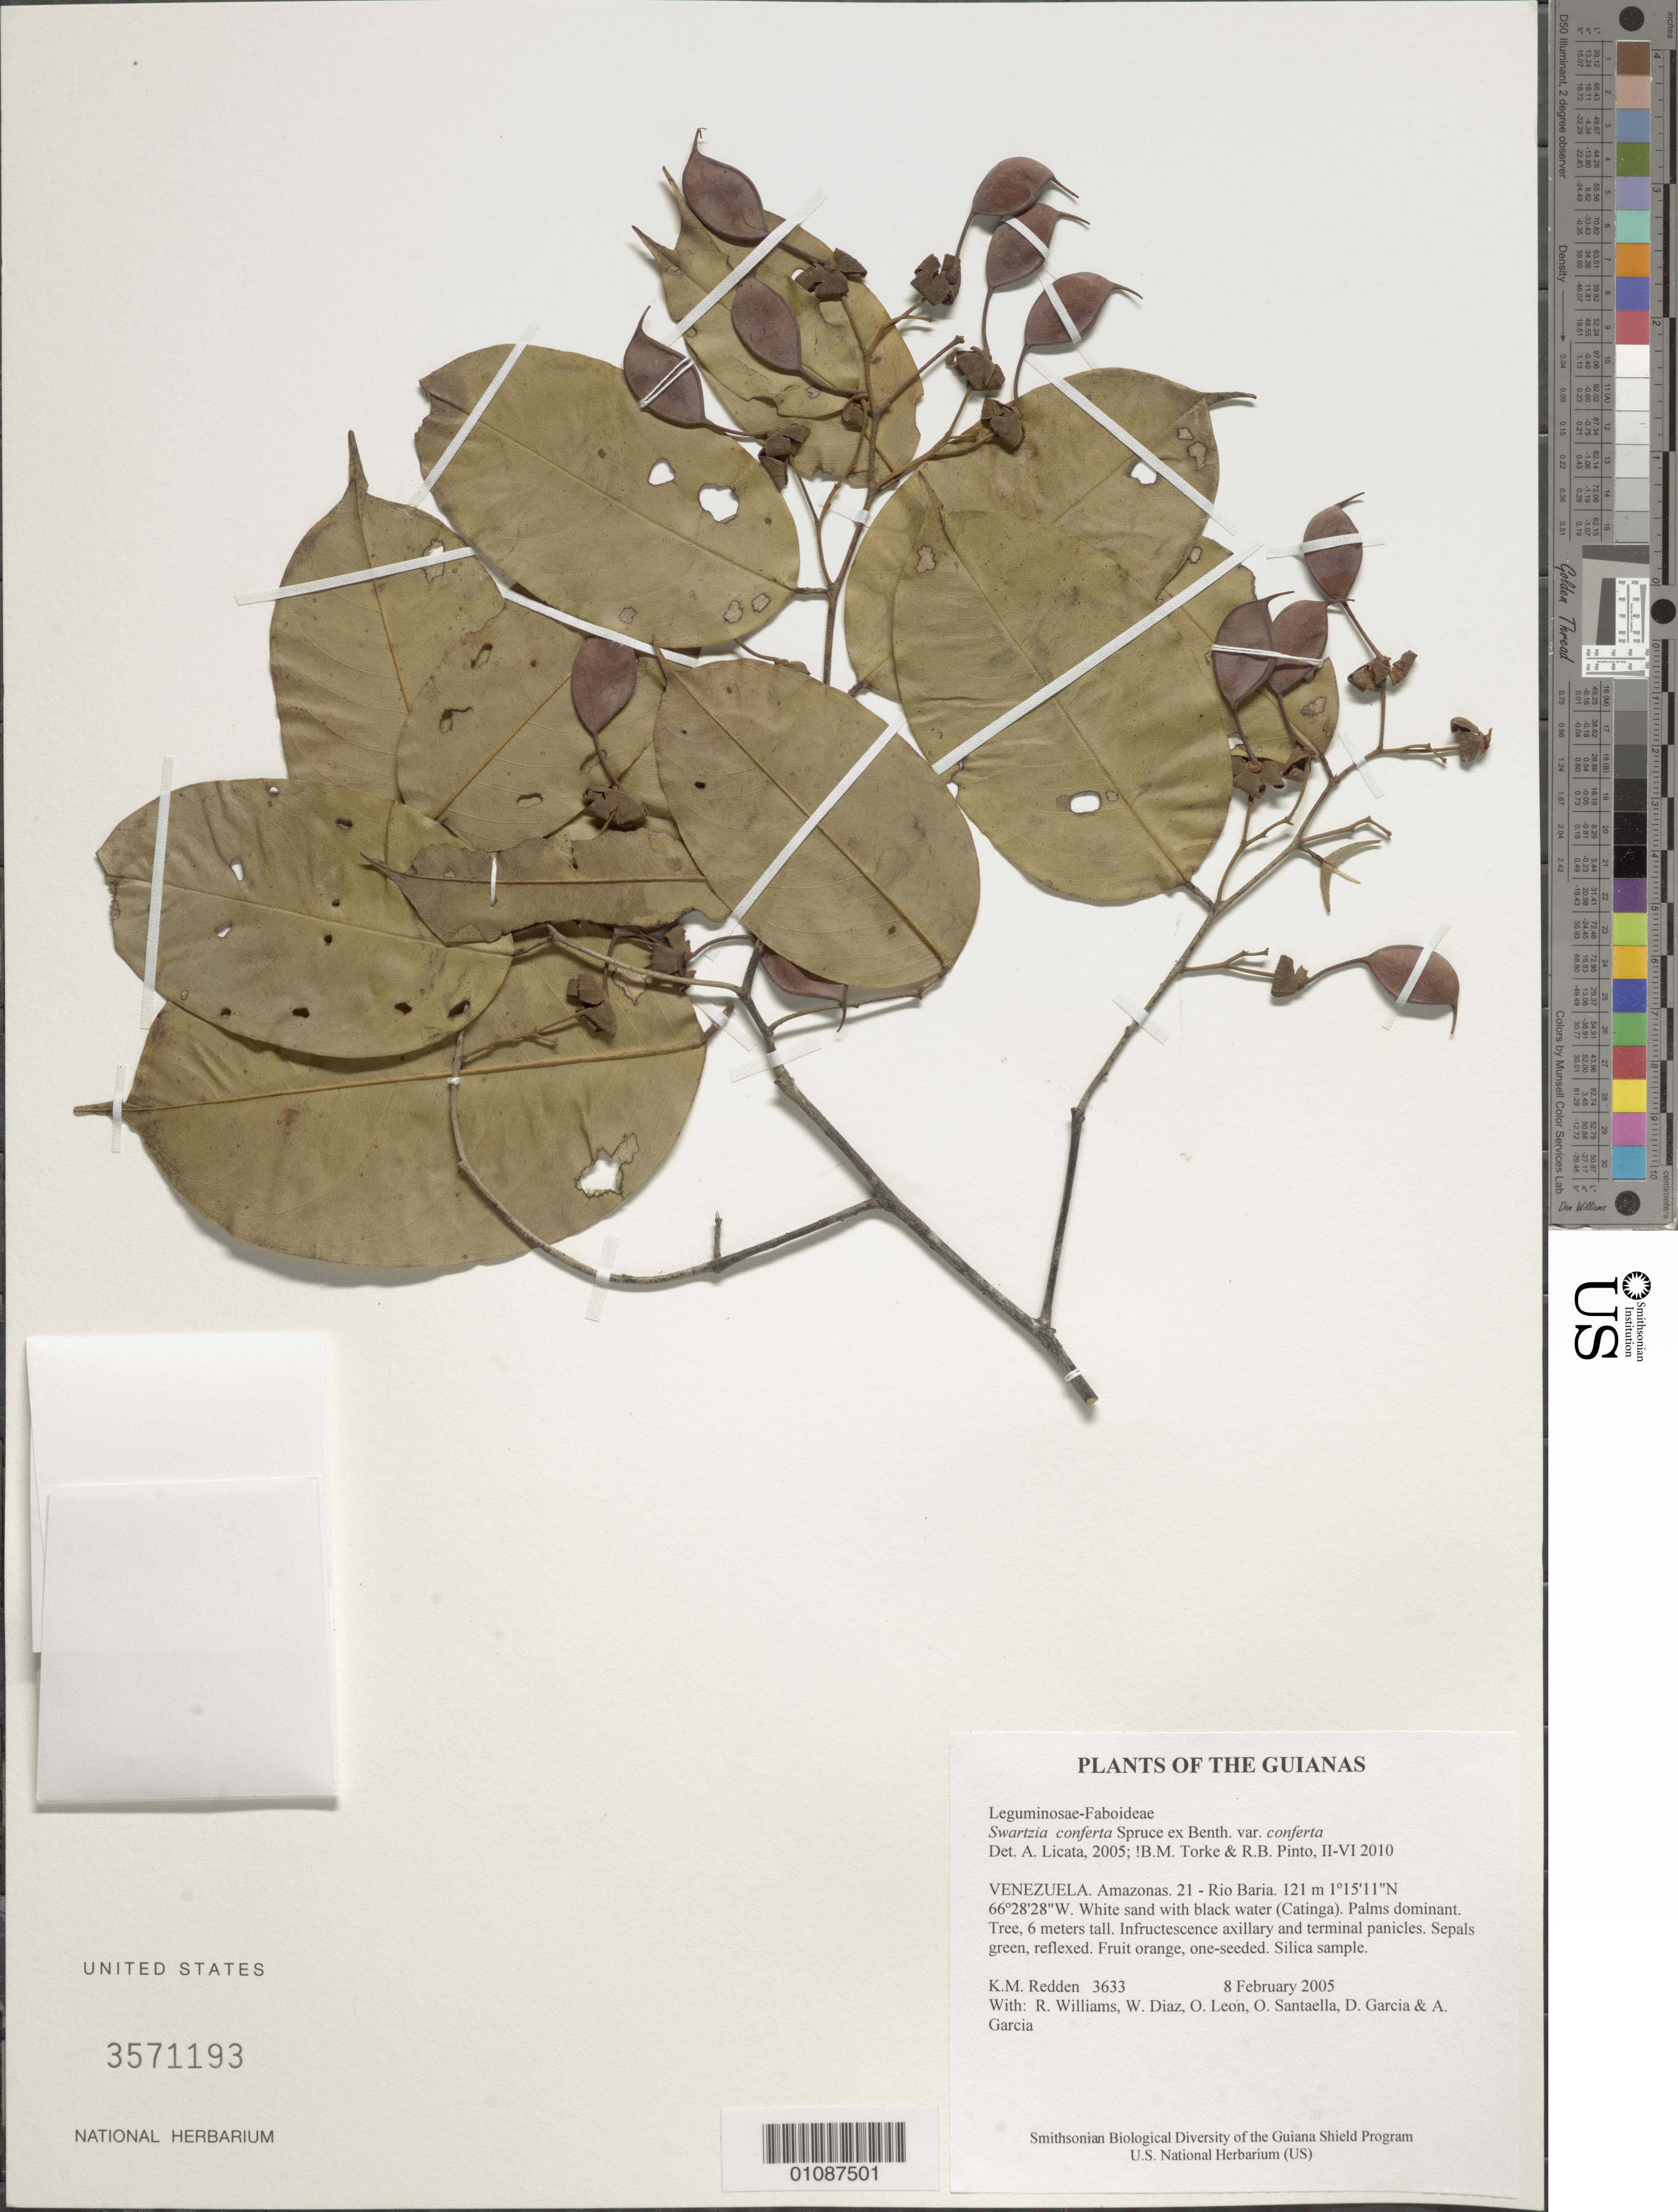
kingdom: Plantae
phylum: Tracheophyta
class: Magnoliopsida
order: Fabales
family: Fabaceae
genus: Swartzia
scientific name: Swartzia conferta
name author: Spruce ex Benth. in Mart.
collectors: K. M. Redden, R. Williams, W. Díaz P., O. León, O. Santaella, D. Garcia & A. Garcia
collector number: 3633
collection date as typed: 8 February 2005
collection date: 2005-02-08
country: Venezuela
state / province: Amazonas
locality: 21 - Rio Baria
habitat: White sand with black water (Catinga). Palms dominant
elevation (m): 121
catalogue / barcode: US 3571193